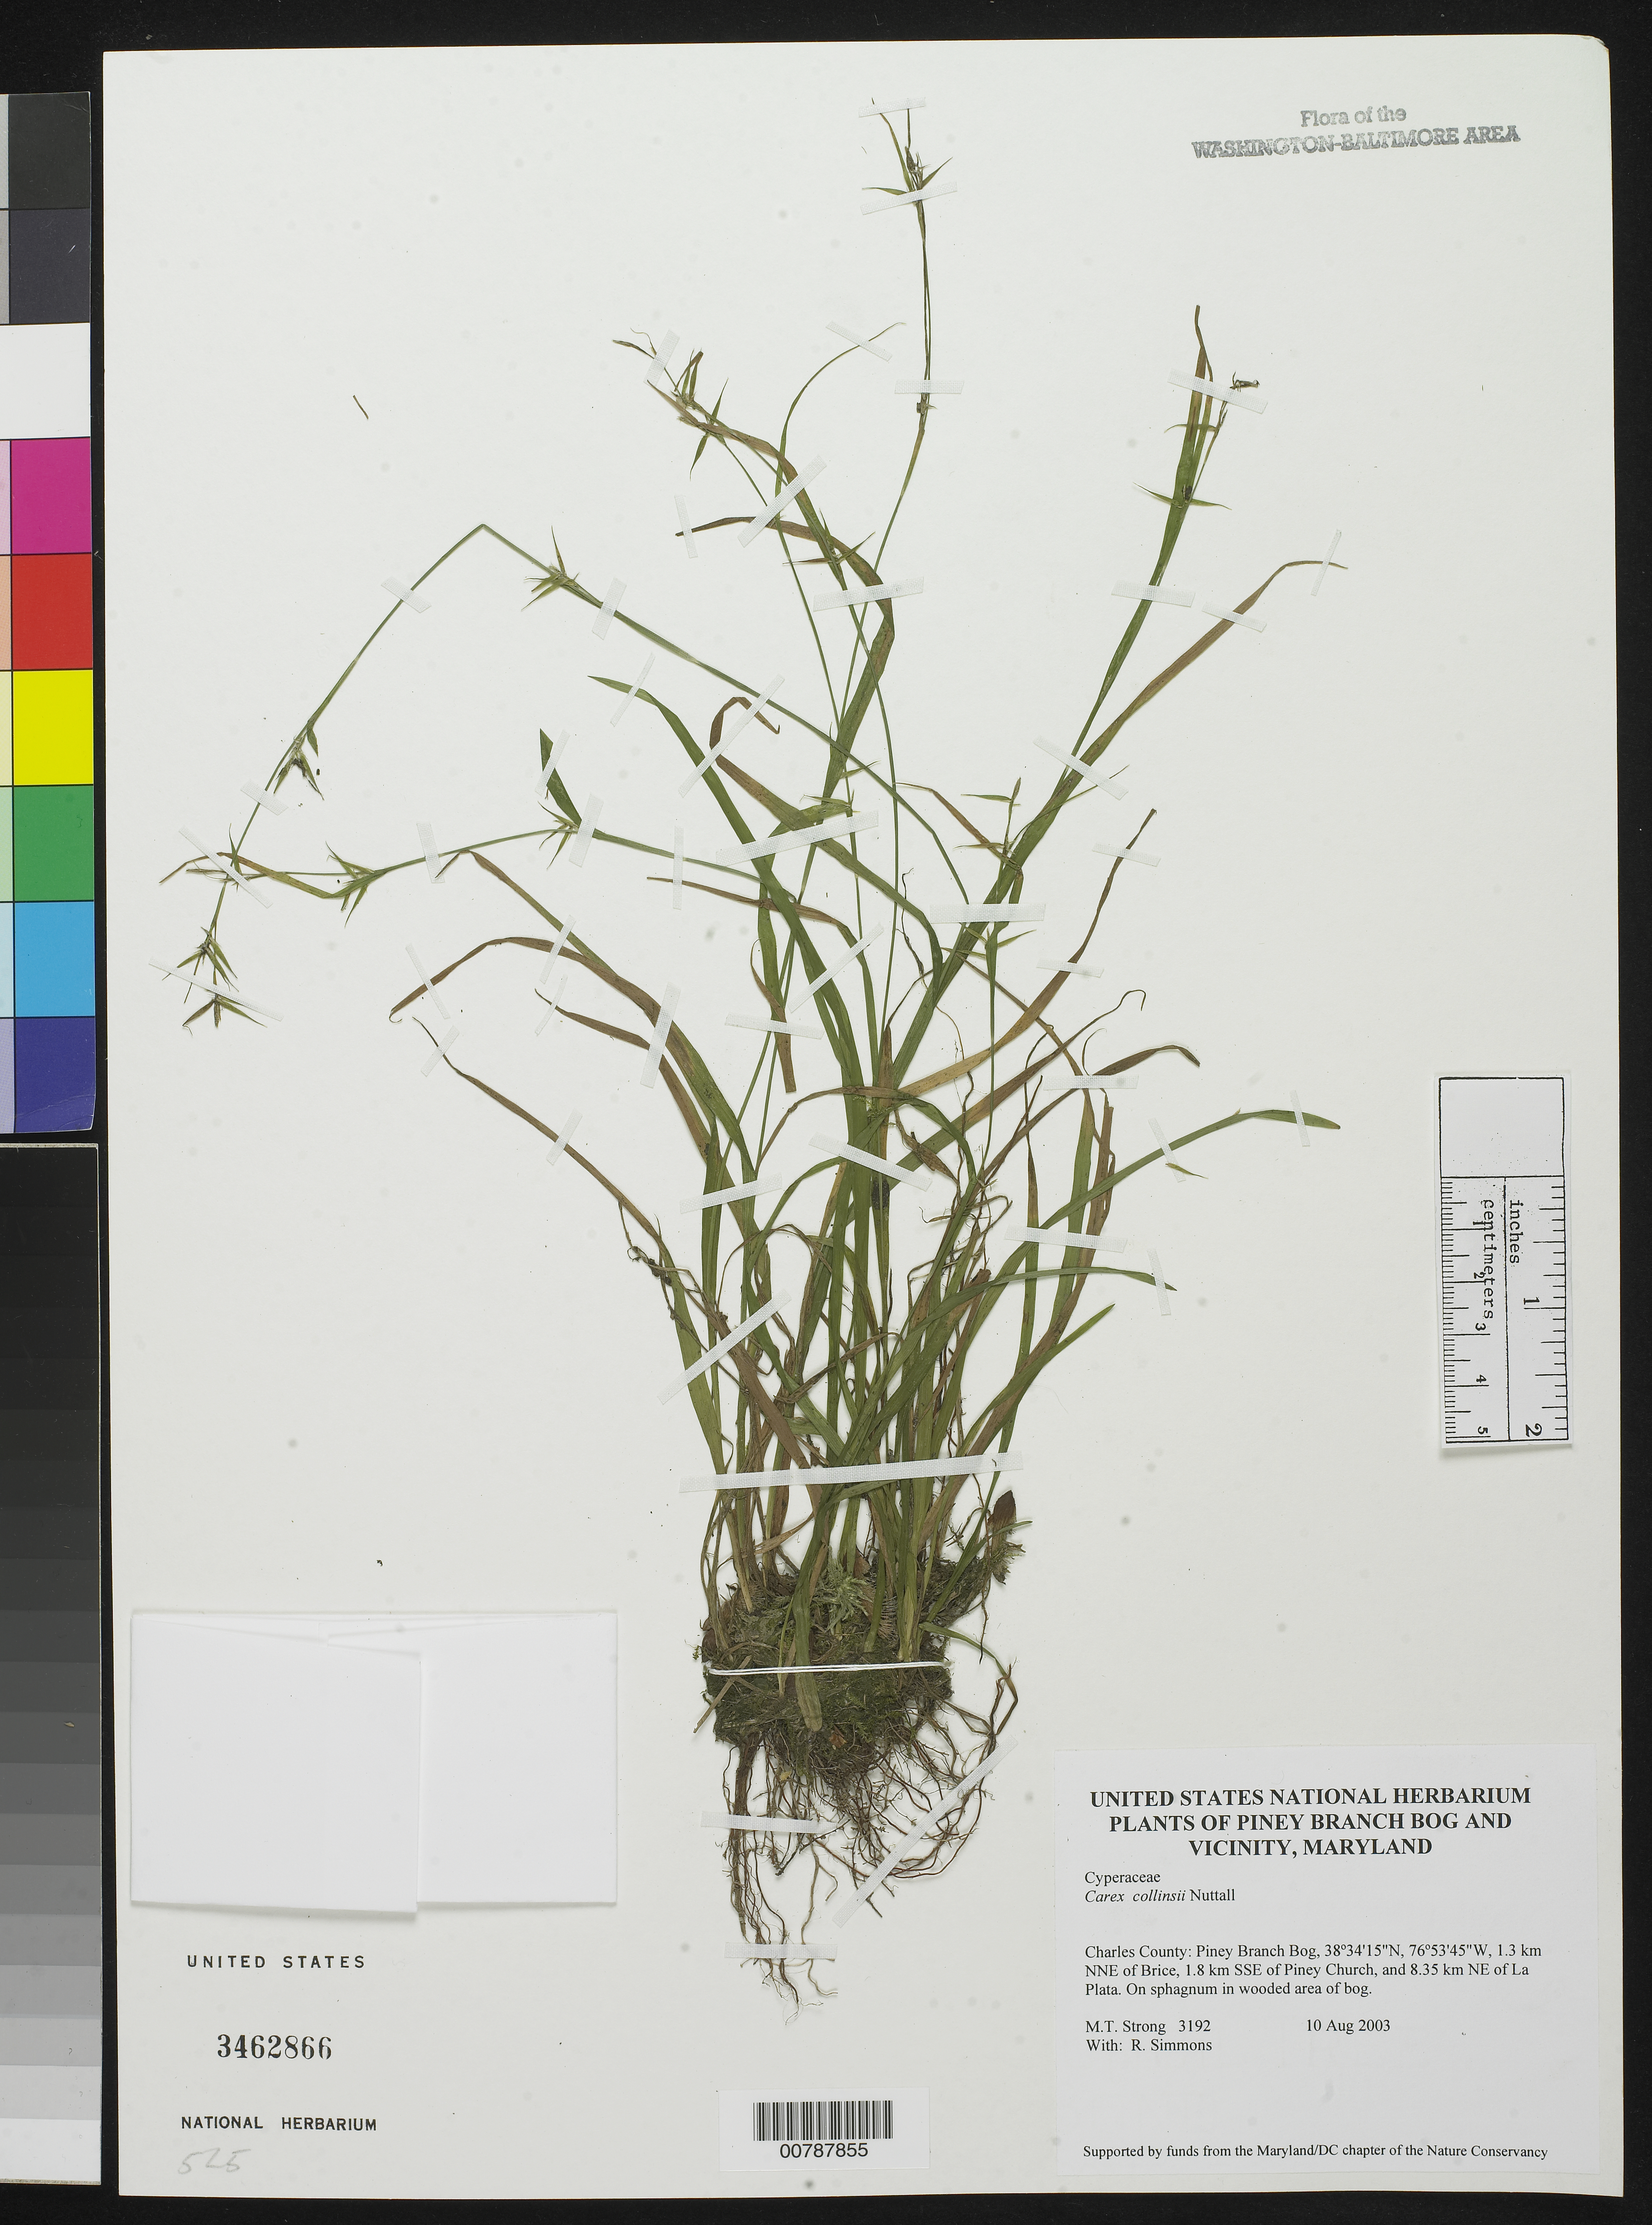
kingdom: Plantae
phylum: Tracheophyta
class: Liliopsida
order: Poales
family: Cyperaceae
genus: Carex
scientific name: Carex collinsii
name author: Nutt.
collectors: M. T. Strong & R. H. Simmons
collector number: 3192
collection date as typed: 10 Aug 2003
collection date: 2003-08-10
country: United States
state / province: Maryland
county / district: Charles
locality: Piney Branch Bog, 1.3 km NNE of Brice, 1.8 km SSE of Piney Church, and 8.35 km NE of La Plata.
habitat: On sphagnum in wooded area of bog.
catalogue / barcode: US 3462866